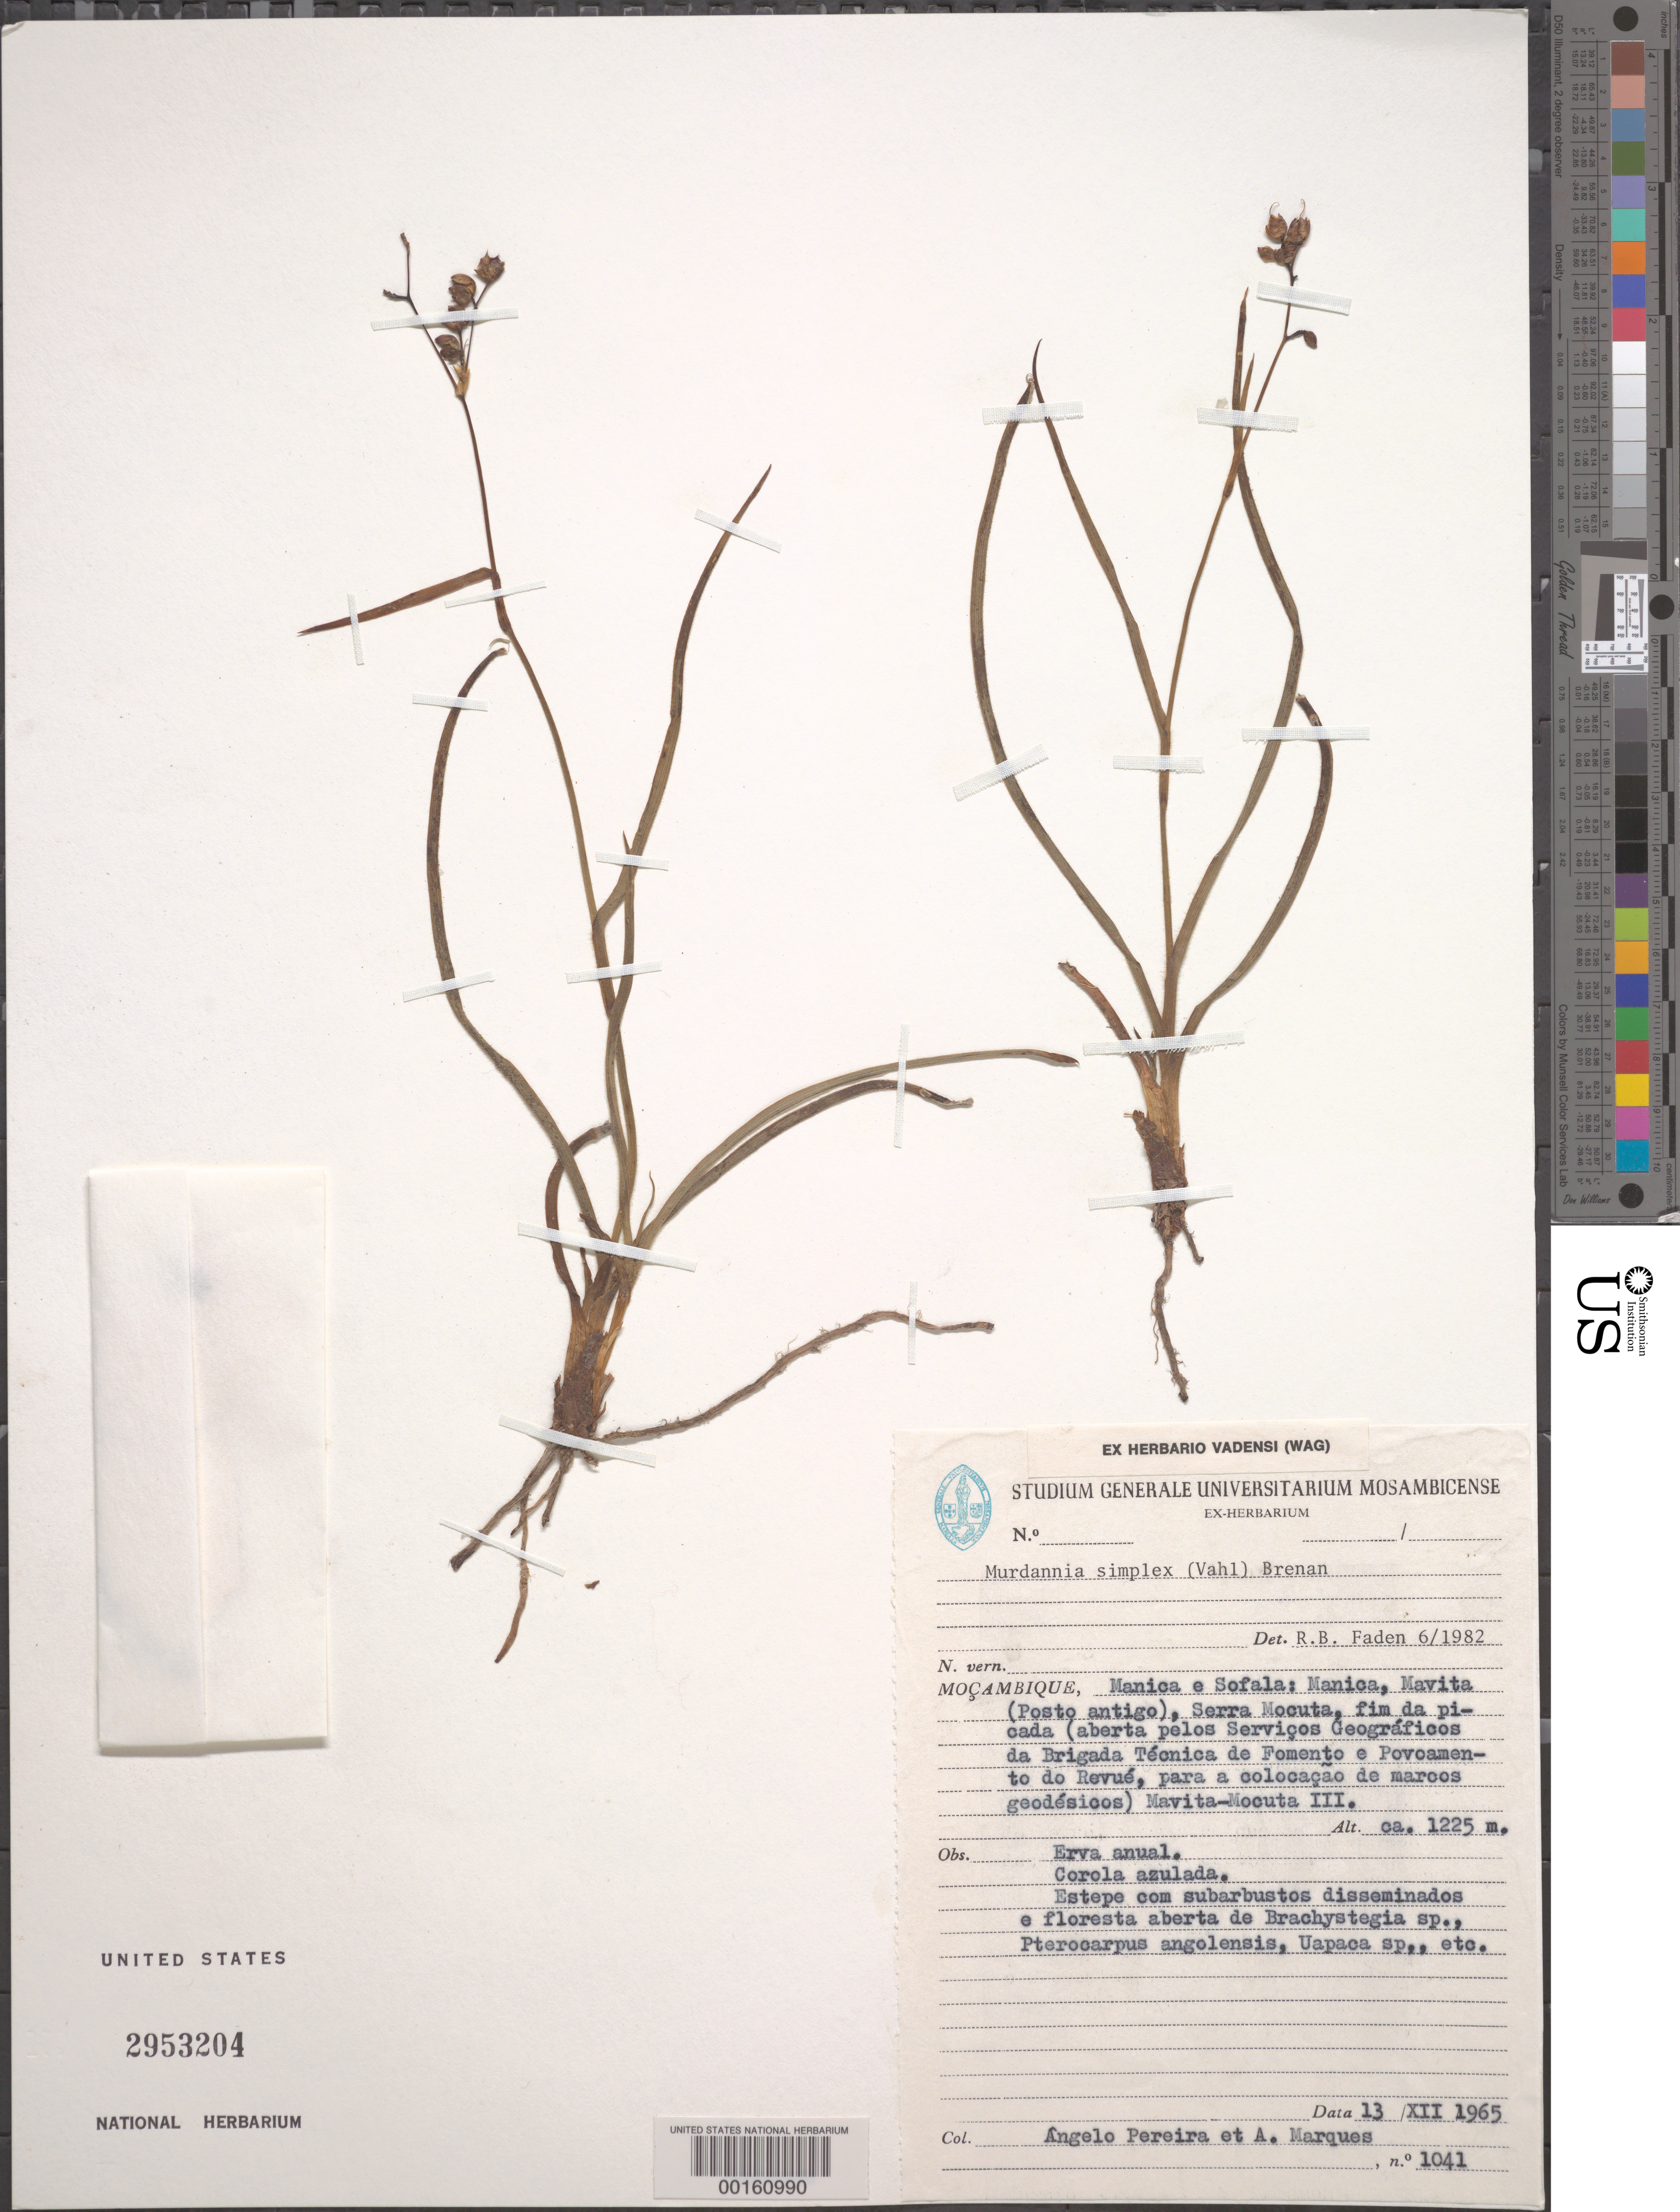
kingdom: Plantae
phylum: Tracheophyta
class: Liliopsida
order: Commelinales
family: Commelinaceae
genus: Murdannia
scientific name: Murdannia simplex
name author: (Vahl) Brenan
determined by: Faden, Robert B., (US), Smithsonian Institution - National Museum of Natural History (UNITED STATES)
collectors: A. Pereira & A. Marques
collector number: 1041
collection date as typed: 13 Dec 1965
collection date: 1965-12-13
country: Mozambique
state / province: Manica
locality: Mavita; serra mocuta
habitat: Sandy, dry soil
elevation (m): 1225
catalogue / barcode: US 2953204